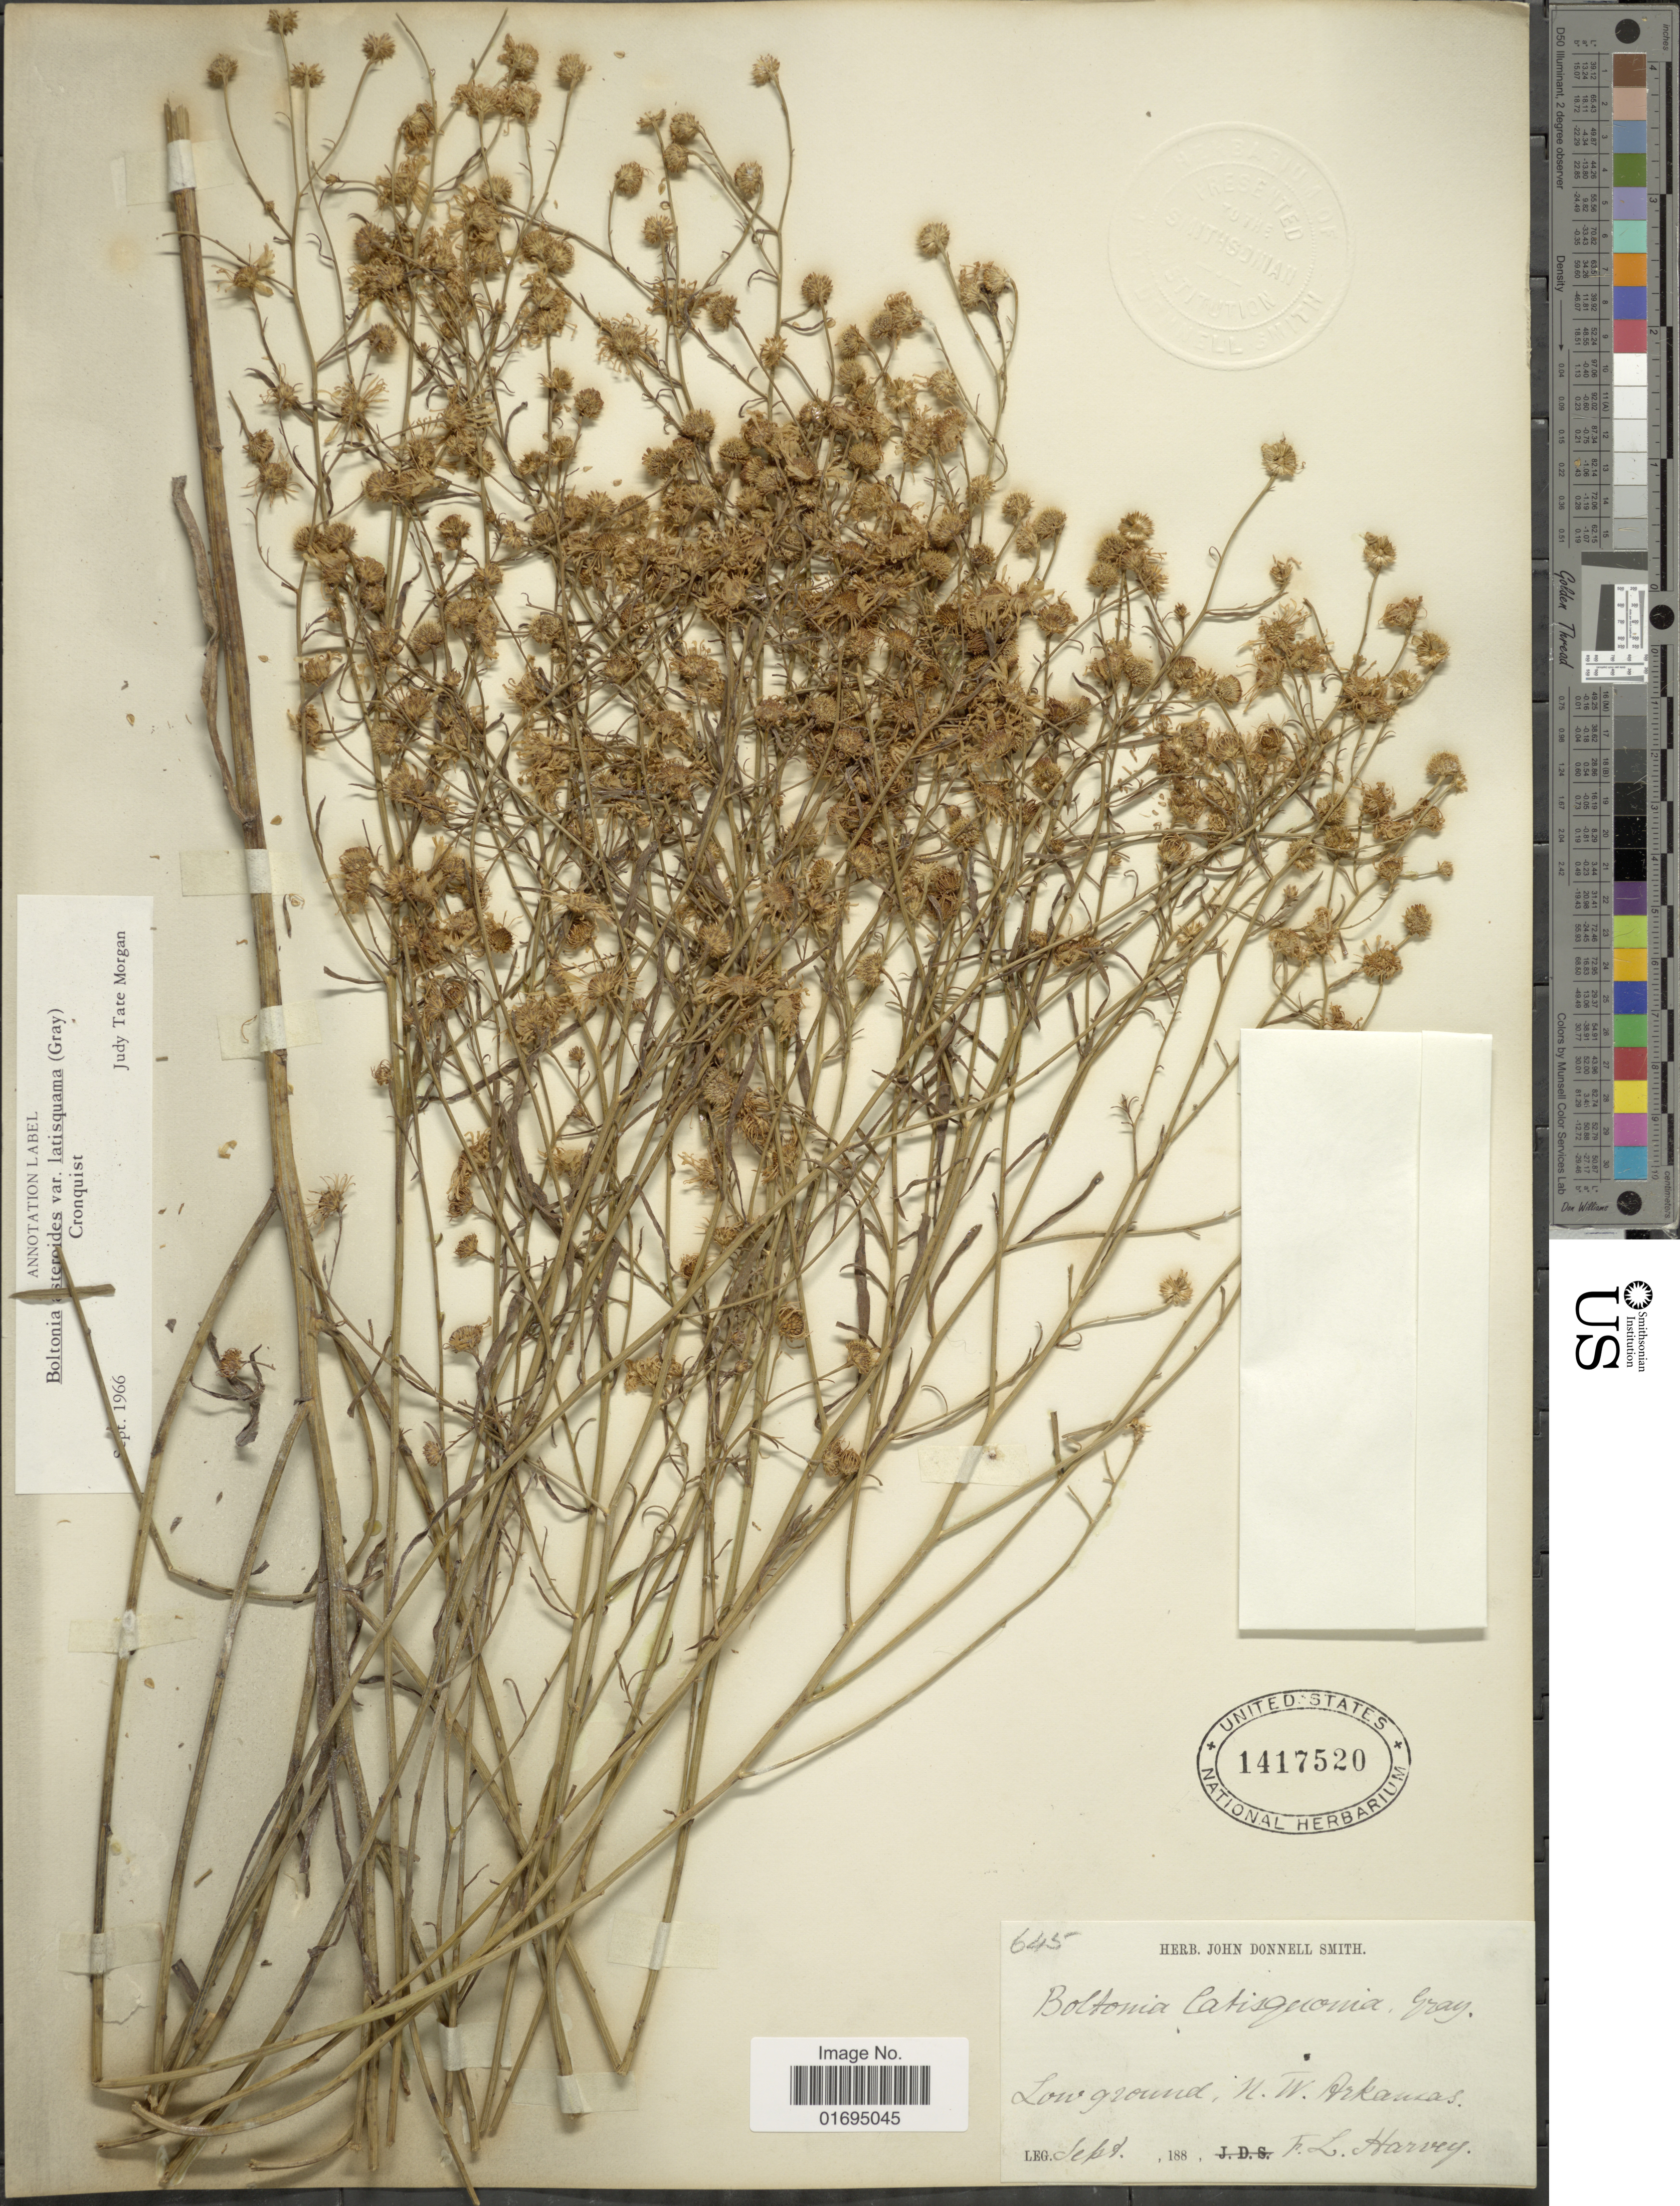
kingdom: Plantae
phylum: Tracheophyta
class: Magnoliopsida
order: Asterales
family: Asteraceae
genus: Boltonia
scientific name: Boltonia asteroides var. latisquama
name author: (A. Gray) Cronq.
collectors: F. L. Harvey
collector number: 645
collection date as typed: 188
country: United States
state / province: Arkansas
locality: N. W. Arkansas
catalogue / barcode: US 1417520